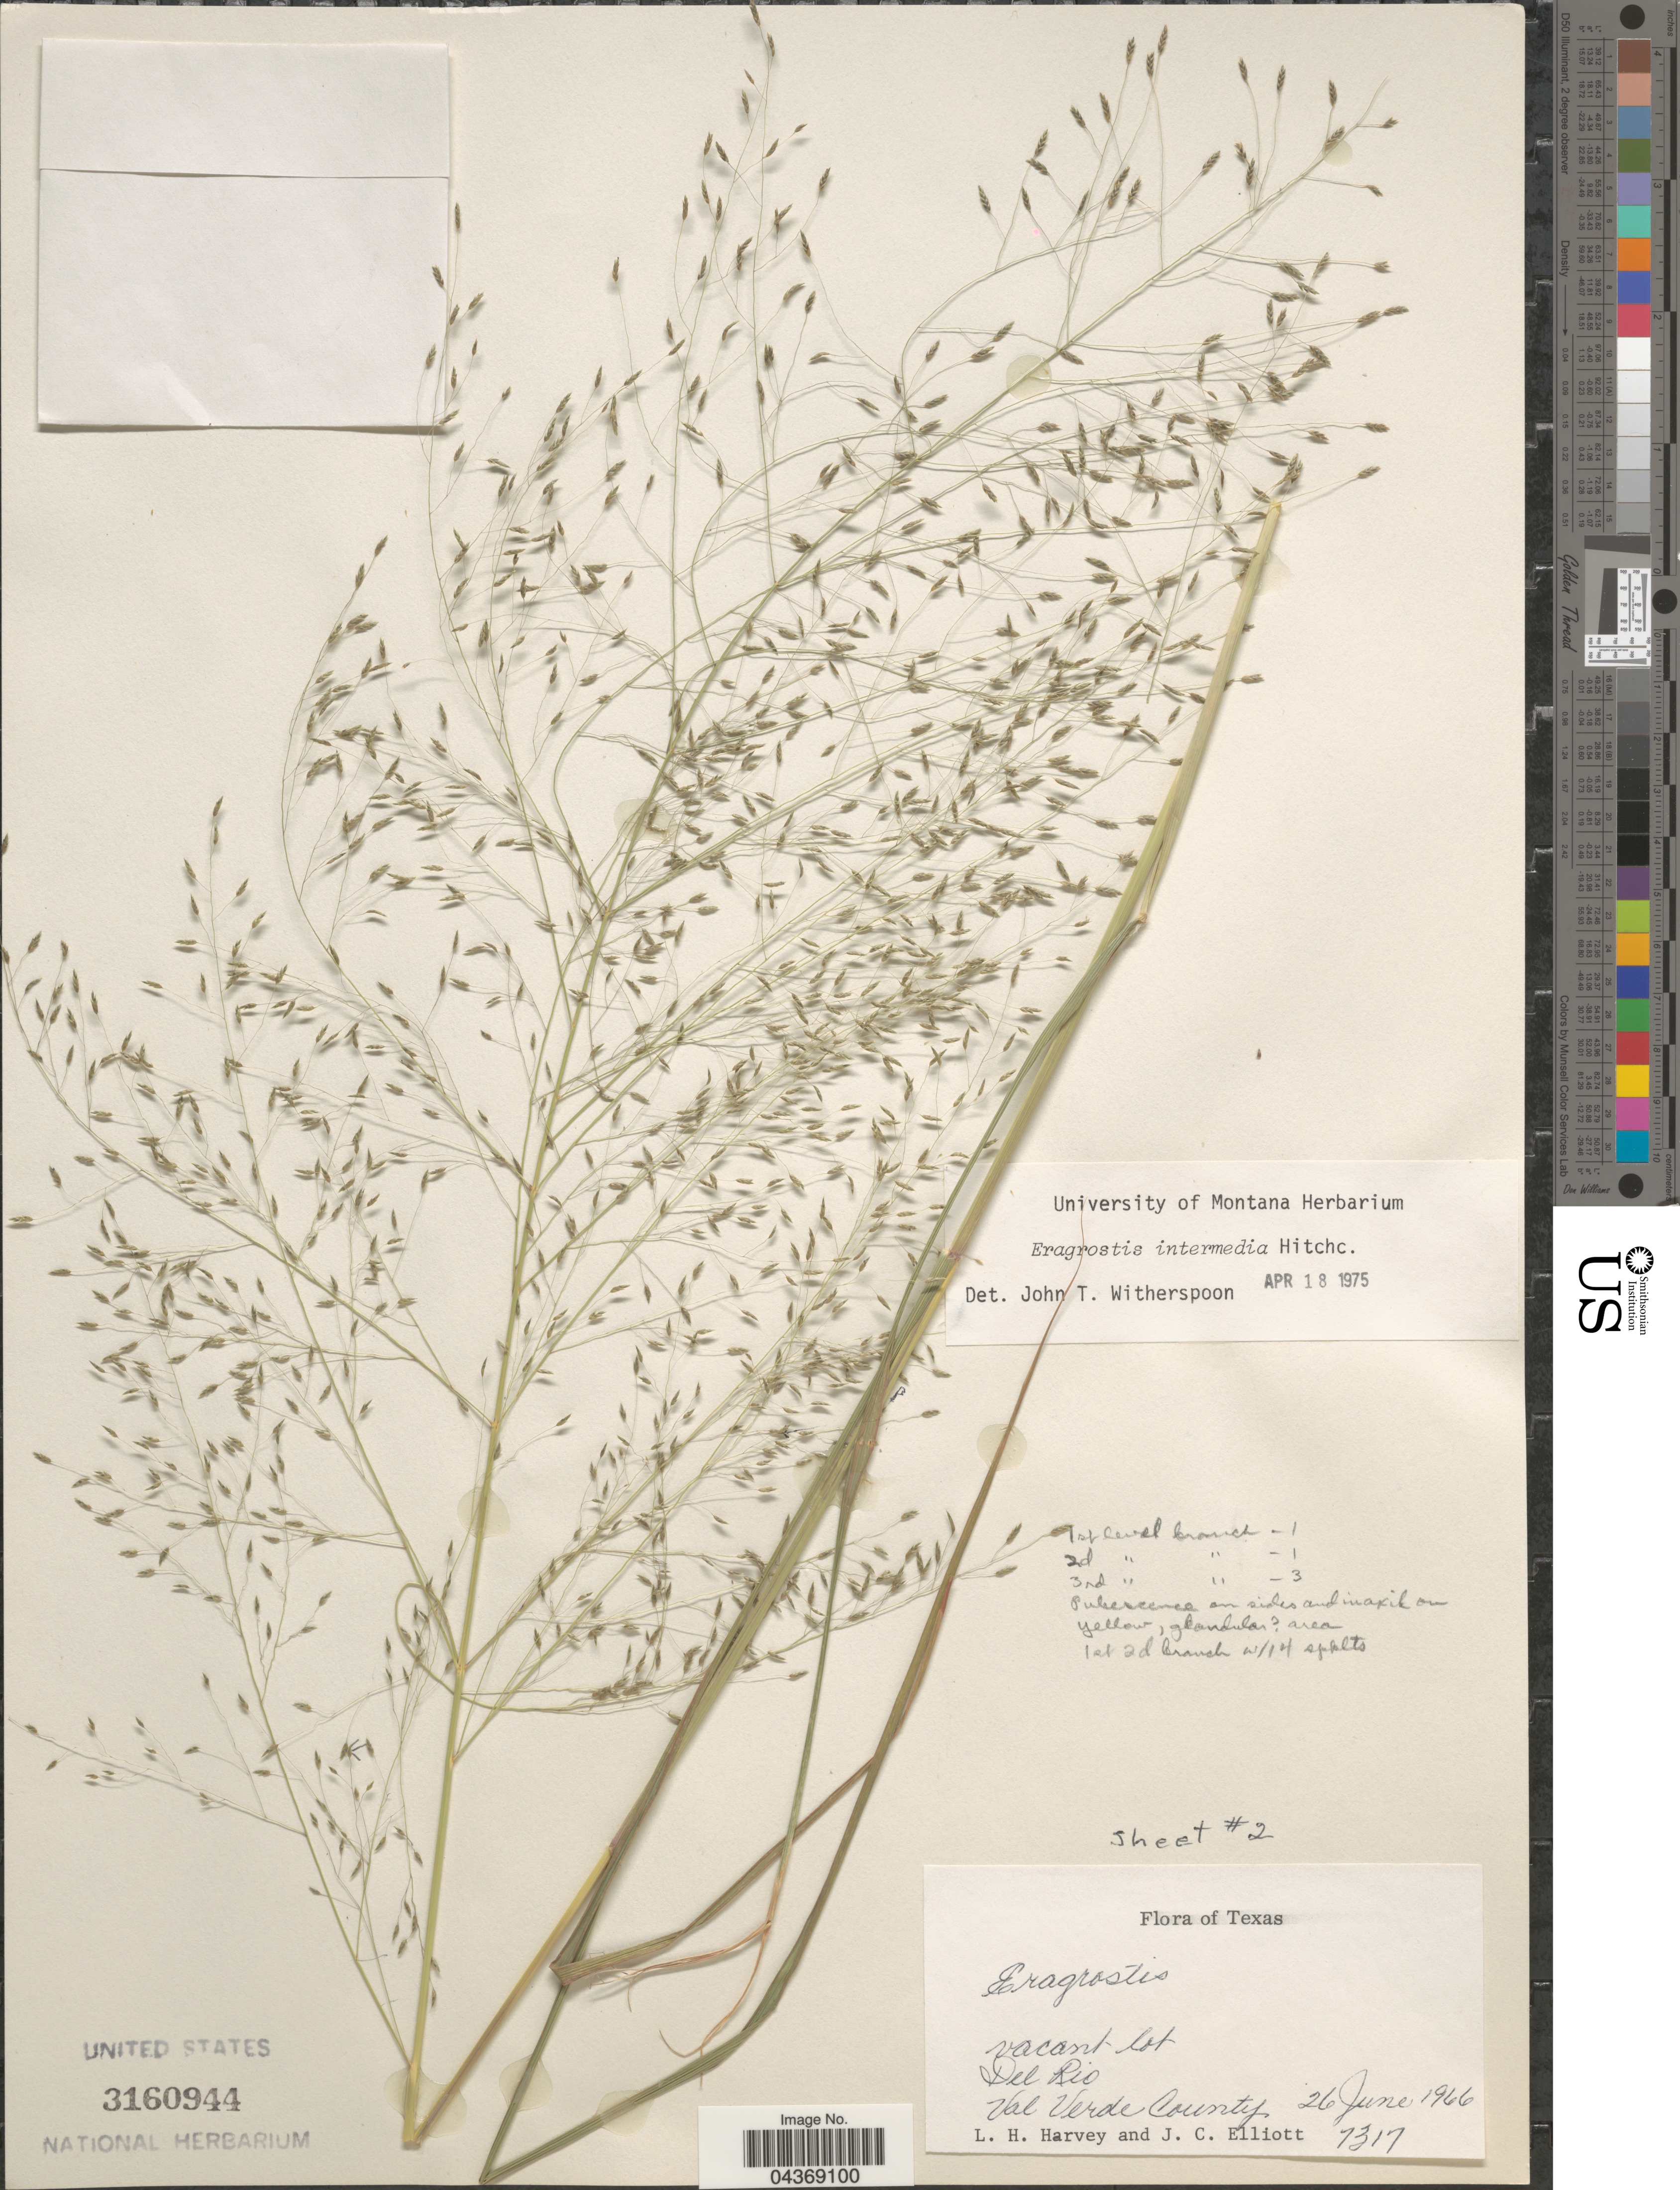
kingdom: Plantae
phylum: Tracheophyta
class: Liliopsida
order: Poales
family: Poaceae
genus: Eragrostis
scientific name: Eragrostis intermedia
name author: Hitchc.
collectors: L. H. Harvey & J. C. Elliott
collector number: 7317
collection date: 1966-06-26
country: United States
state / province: Texas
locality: Vacant lot. Del Rio. Val Verde County.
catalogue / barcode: US 3160944